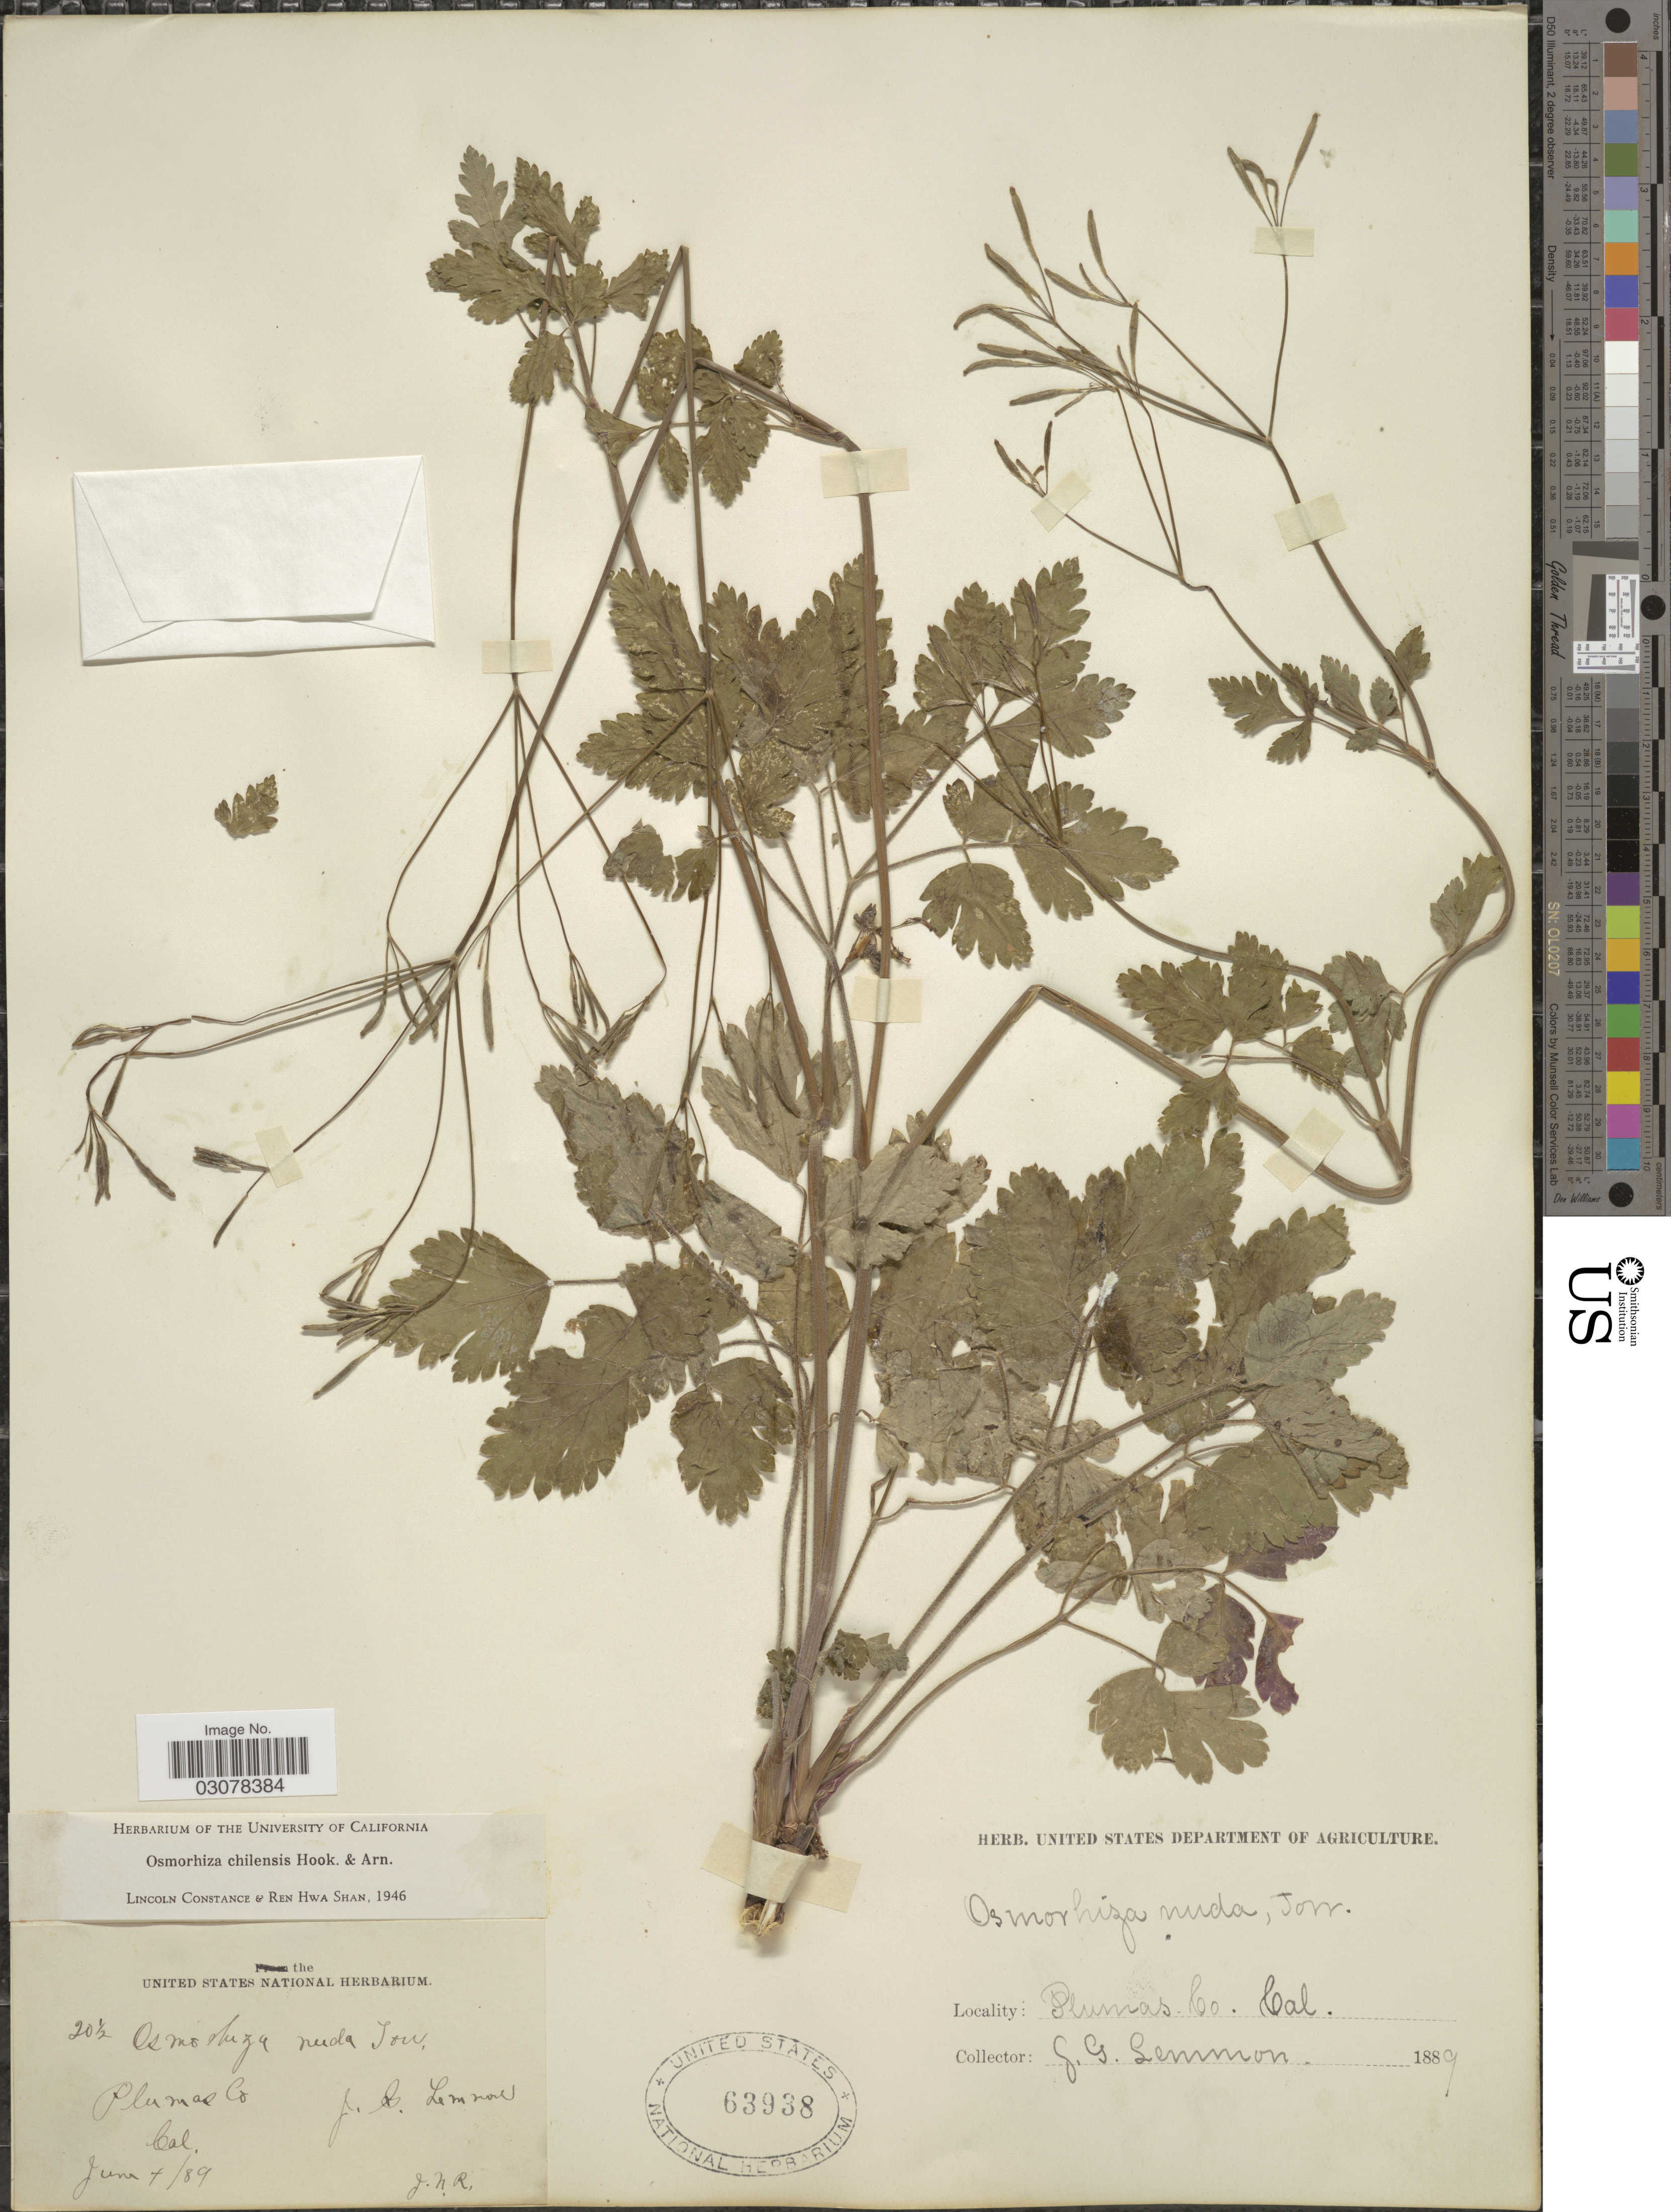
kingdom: Plantae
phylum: Tracheophyta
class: Magnoliopsida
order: Apiales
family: Apiaceae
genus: Osmorhiza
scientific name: Osmorhiza chilensis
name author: Hook. & Arn.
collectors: J. Lemmon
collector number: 20½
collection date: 1889-06-04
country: United States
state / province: California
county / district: Plumas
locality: Plumas Co. Cal.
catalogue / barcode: US 63938